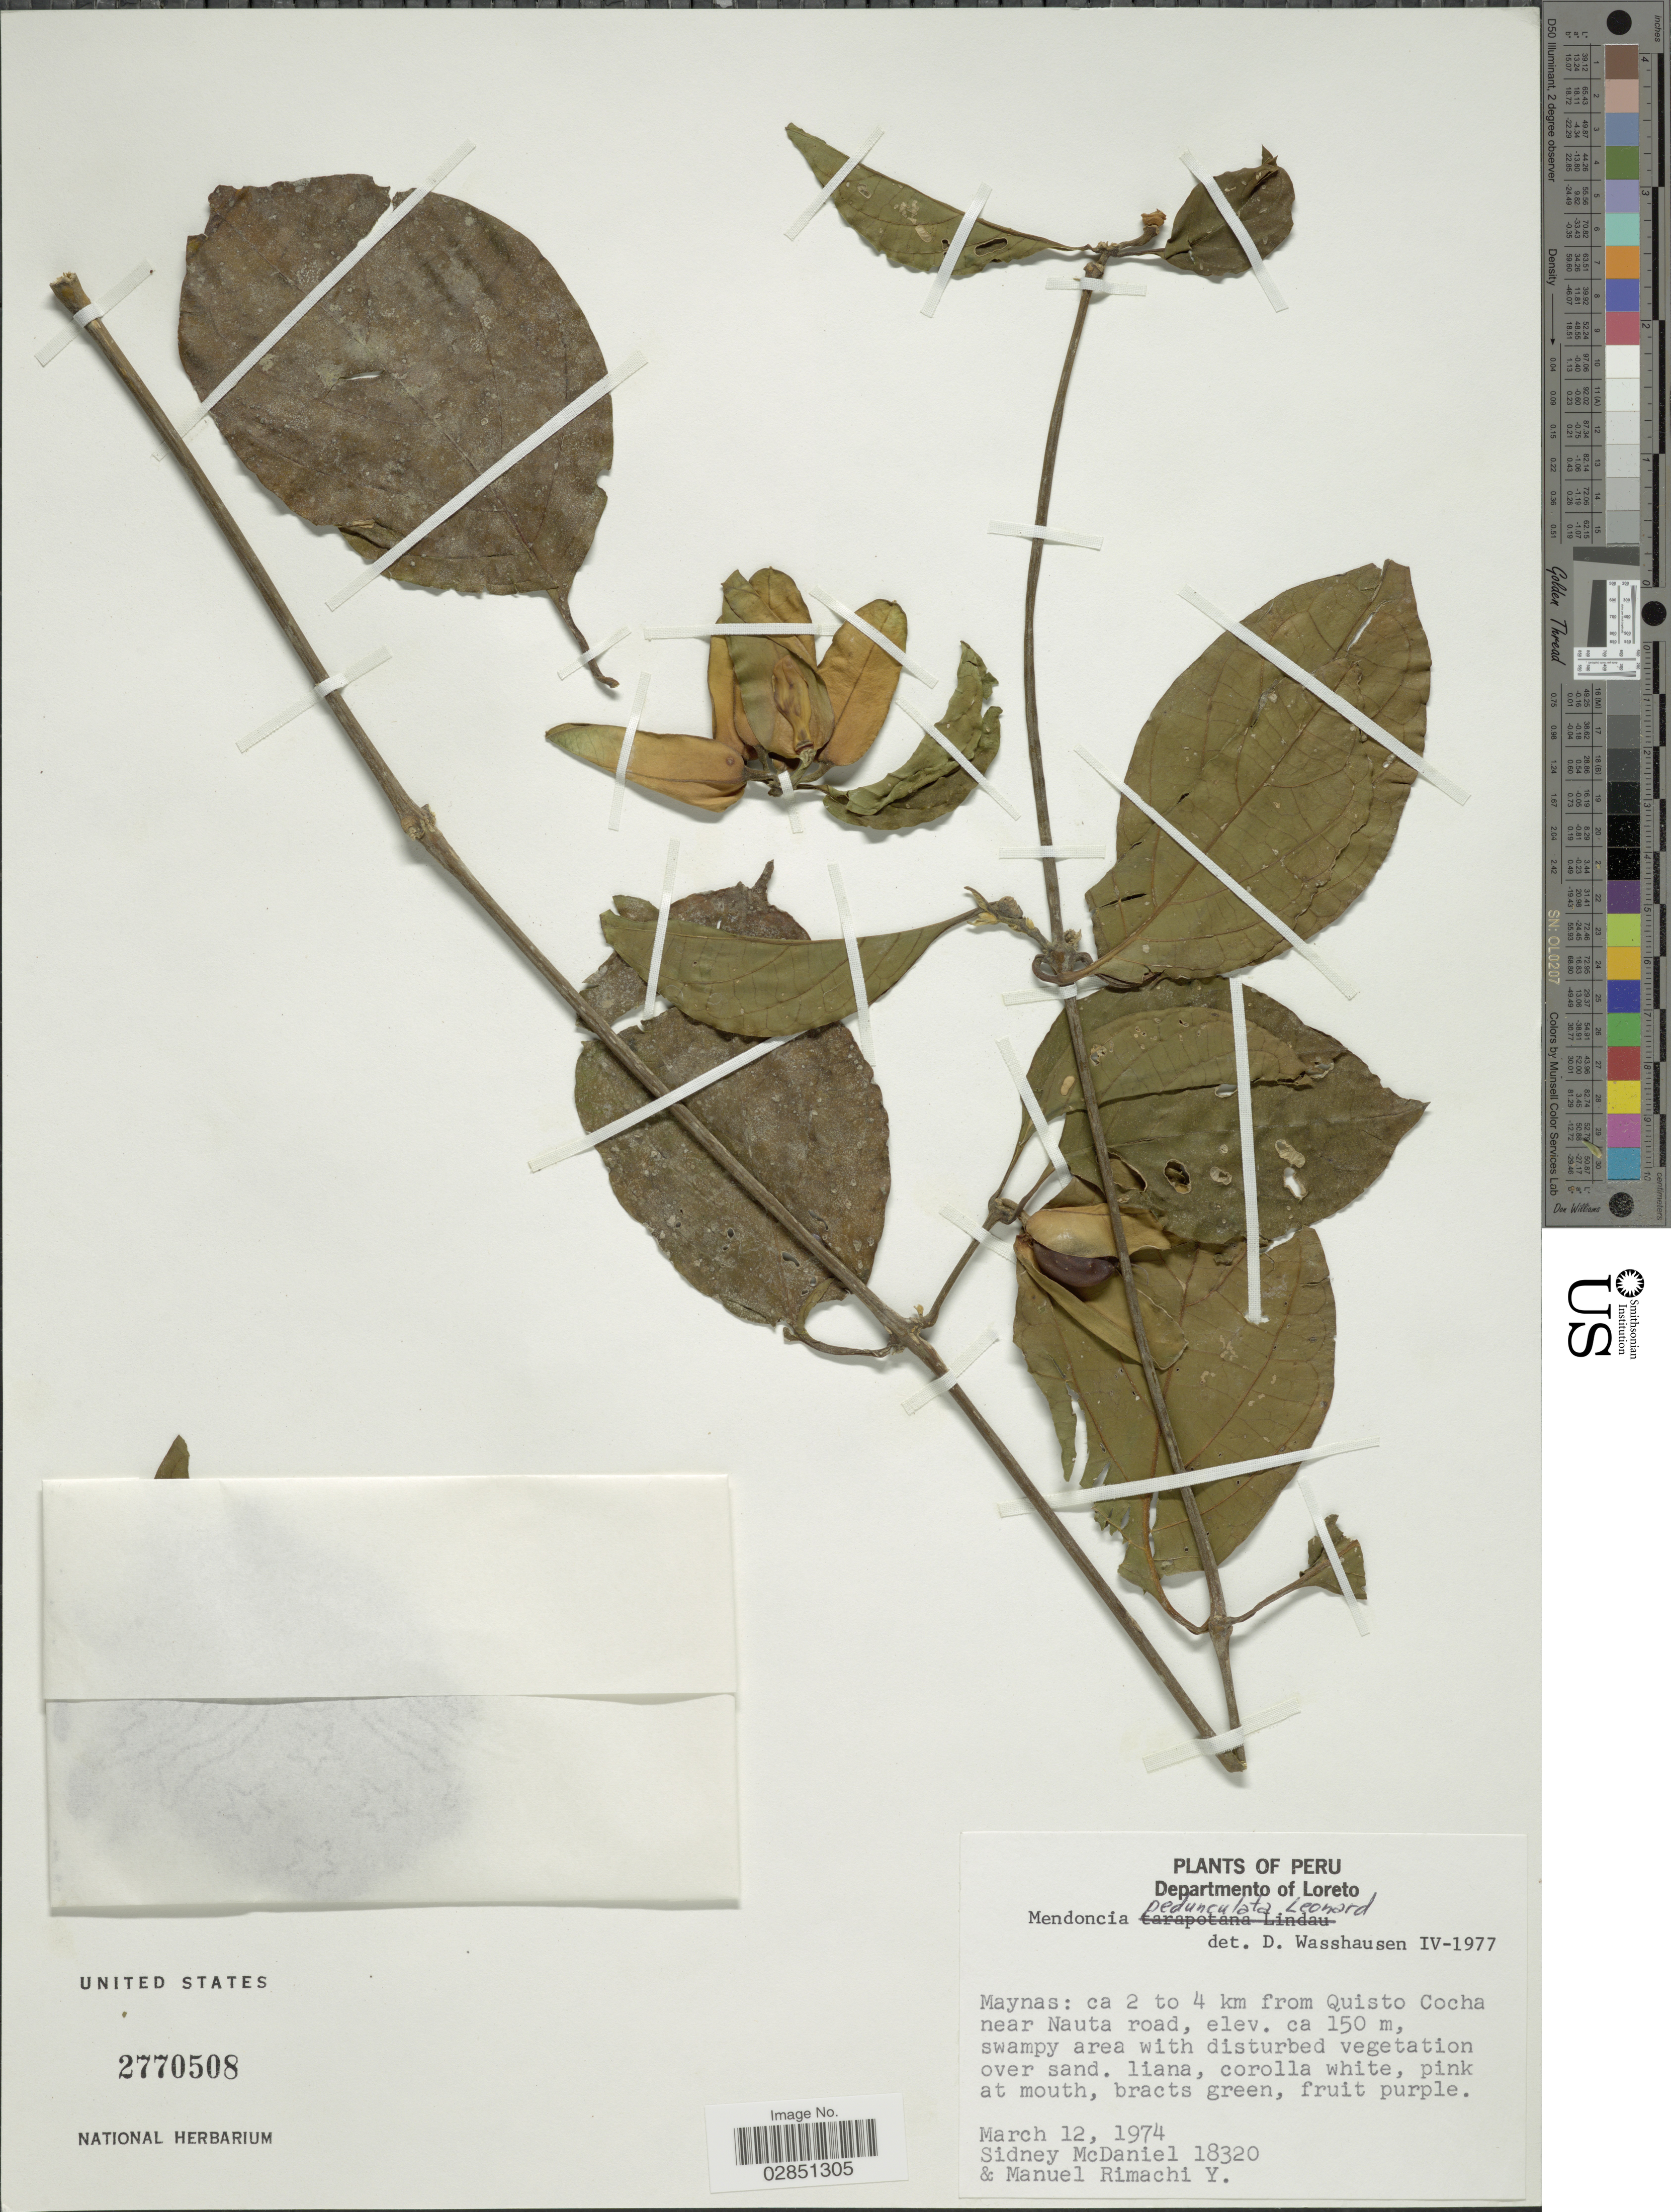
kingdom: Plantae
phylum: Tracheophyta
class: Magnoliopsida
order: Lamiales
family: Acanthaceae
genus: Mendoncia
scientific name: Mendoncia pedunculata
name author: Leonard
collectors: S. McDaniel & M. Rimachi Y.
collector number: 18320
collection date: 1974-03-12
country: Peru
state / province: Loreto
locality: Departamento of Loreto. Maynas: ca 2 to 4 km from Quisto Cocha near Nauta road.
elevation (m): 150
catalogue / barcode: US 2770508